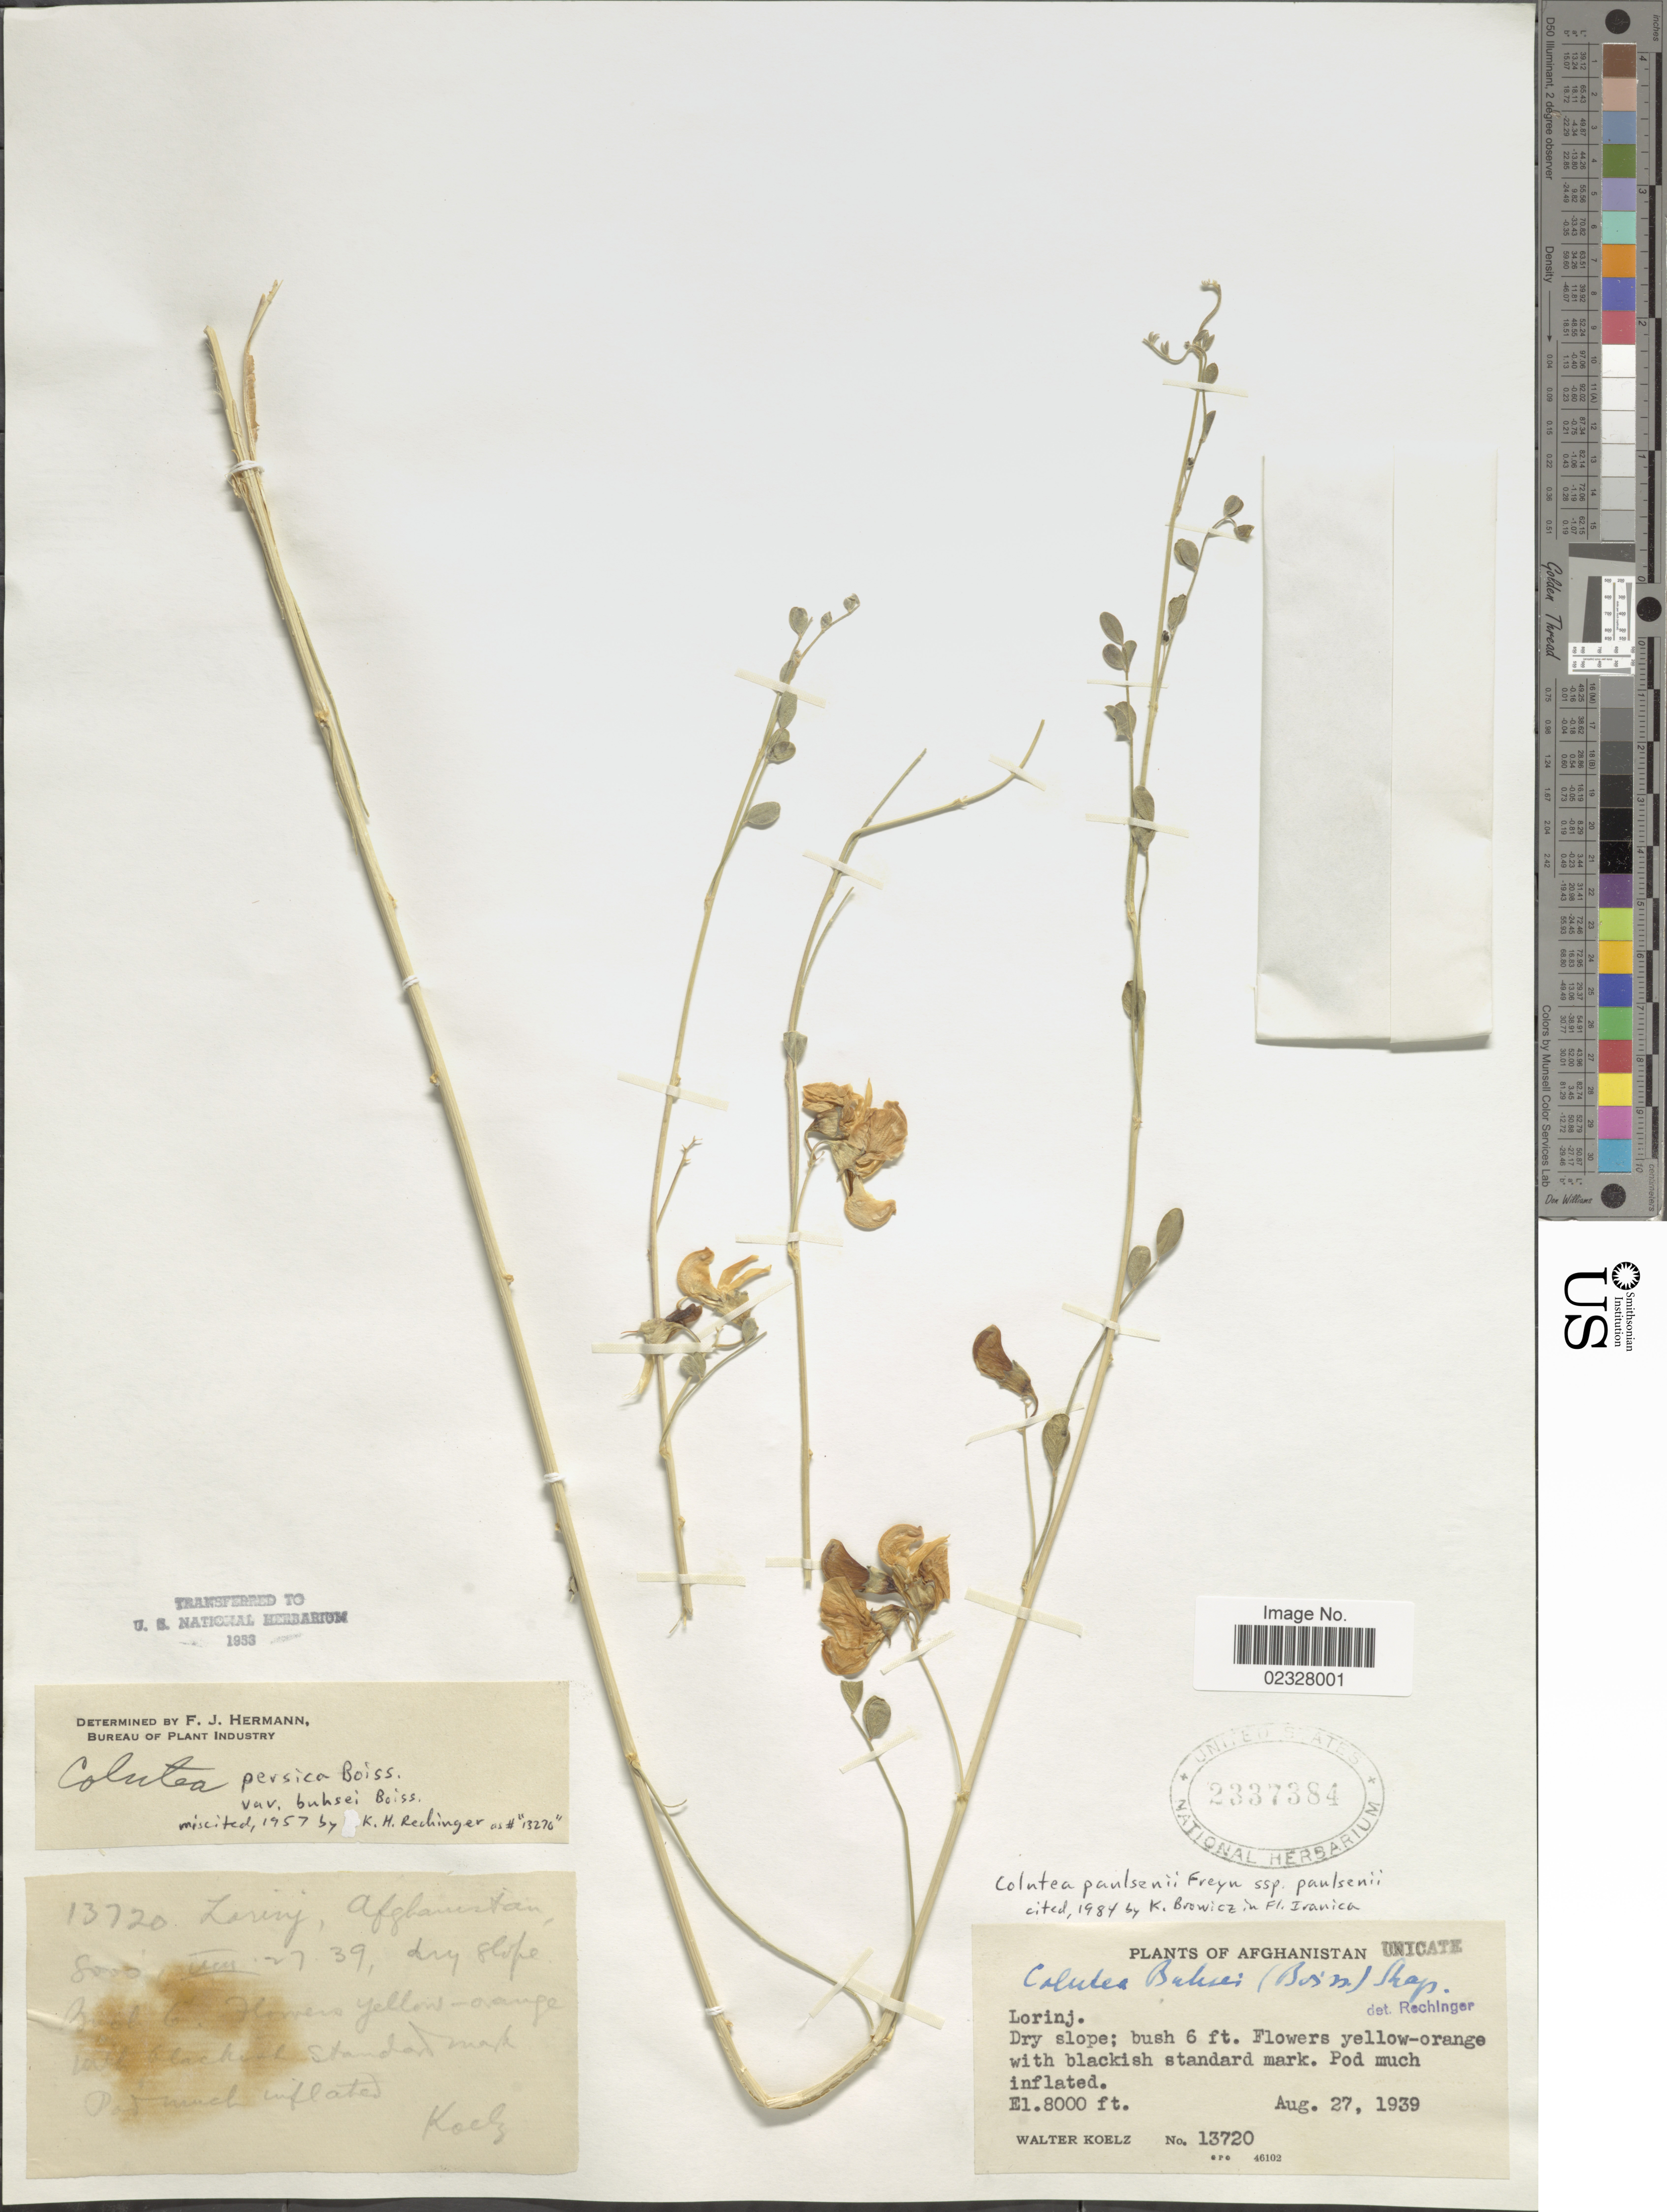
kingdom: Plantae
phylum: Tracheophyta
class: Magnoliopsida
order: Fabales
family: Fabaceae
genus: Colutea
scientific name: Colutea paulsenii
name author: Bornm. ex Freyn & Freyn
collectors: W. N. Koelz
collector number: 13720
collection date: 1939-08-27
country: Afghanistan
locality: Lorinj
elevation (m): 2438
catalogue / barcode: US 2337384